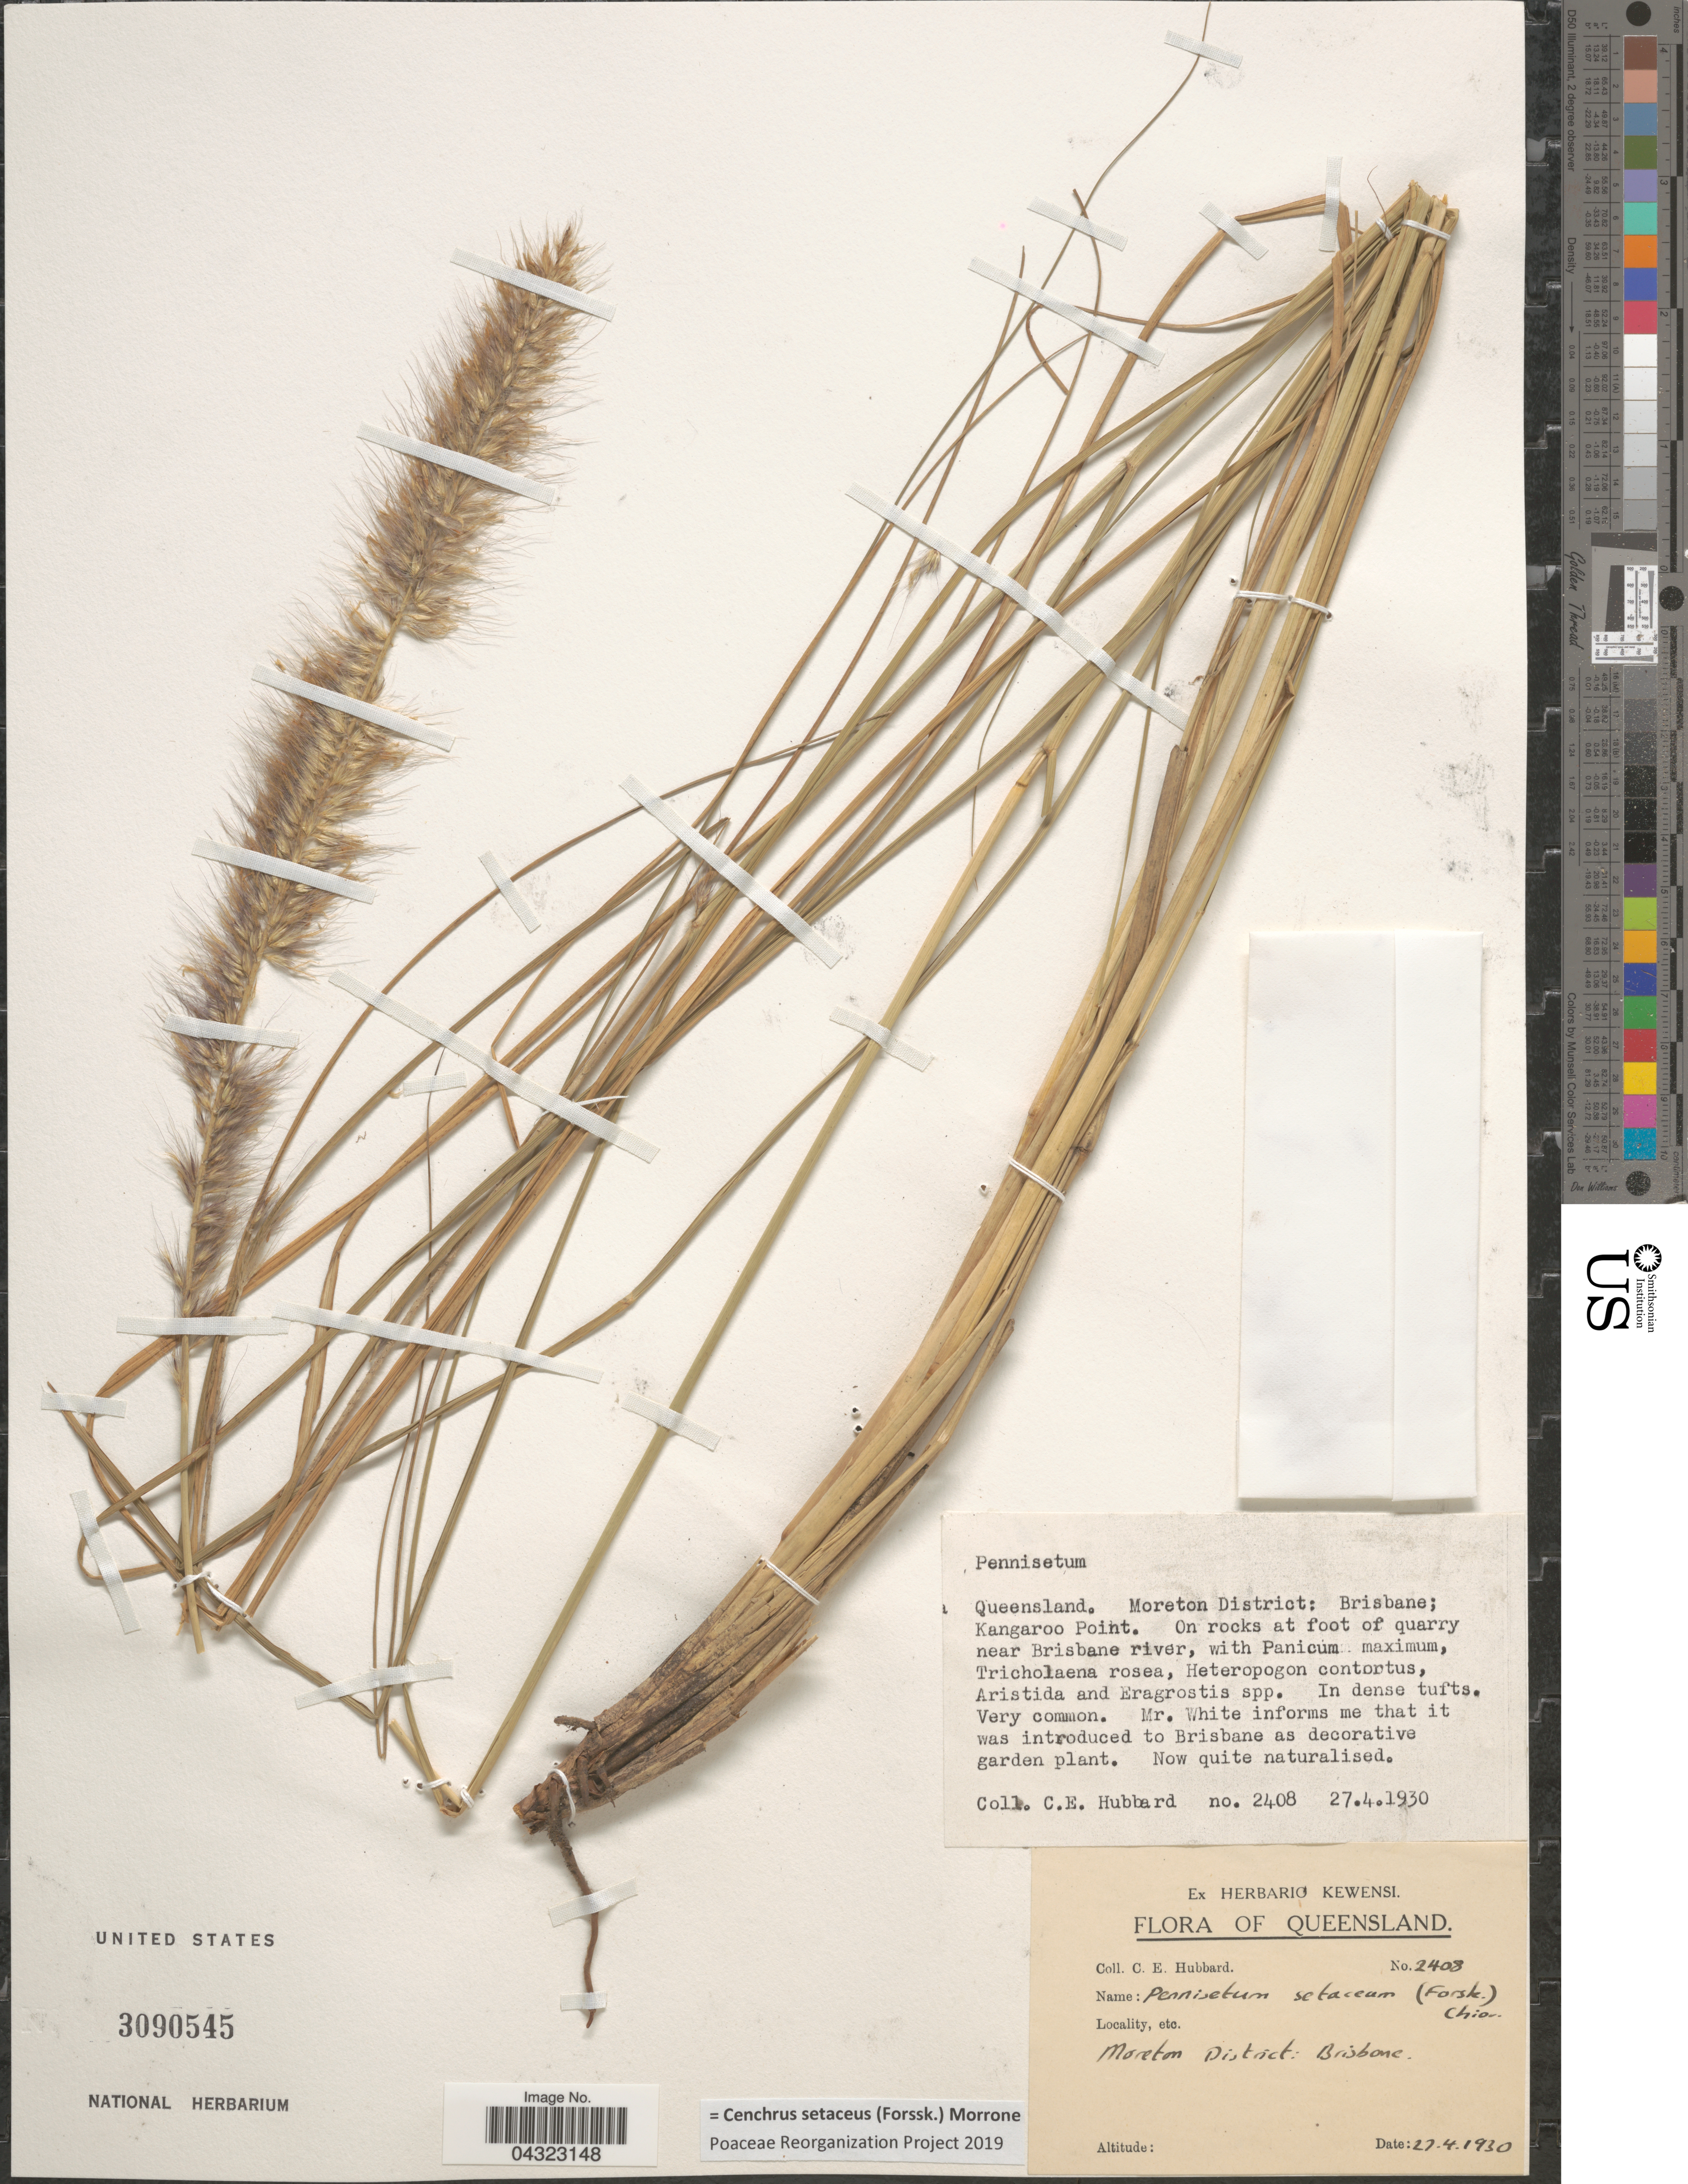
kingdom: Plantae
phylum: Tracheophyta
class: Liliopsida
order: Poales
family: Poaceae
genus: Cenchrus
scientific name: Cenchrus setaceus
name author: (Forssk.) Morrone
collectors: C. E. Hubbard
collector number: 2408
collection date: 1930-04-27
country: Australia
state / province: Queensland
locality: Moreton District: Brisbane; Kangaroo Point. On rocks at foot of quarry near Brisbane river.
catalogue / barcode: US 3090545